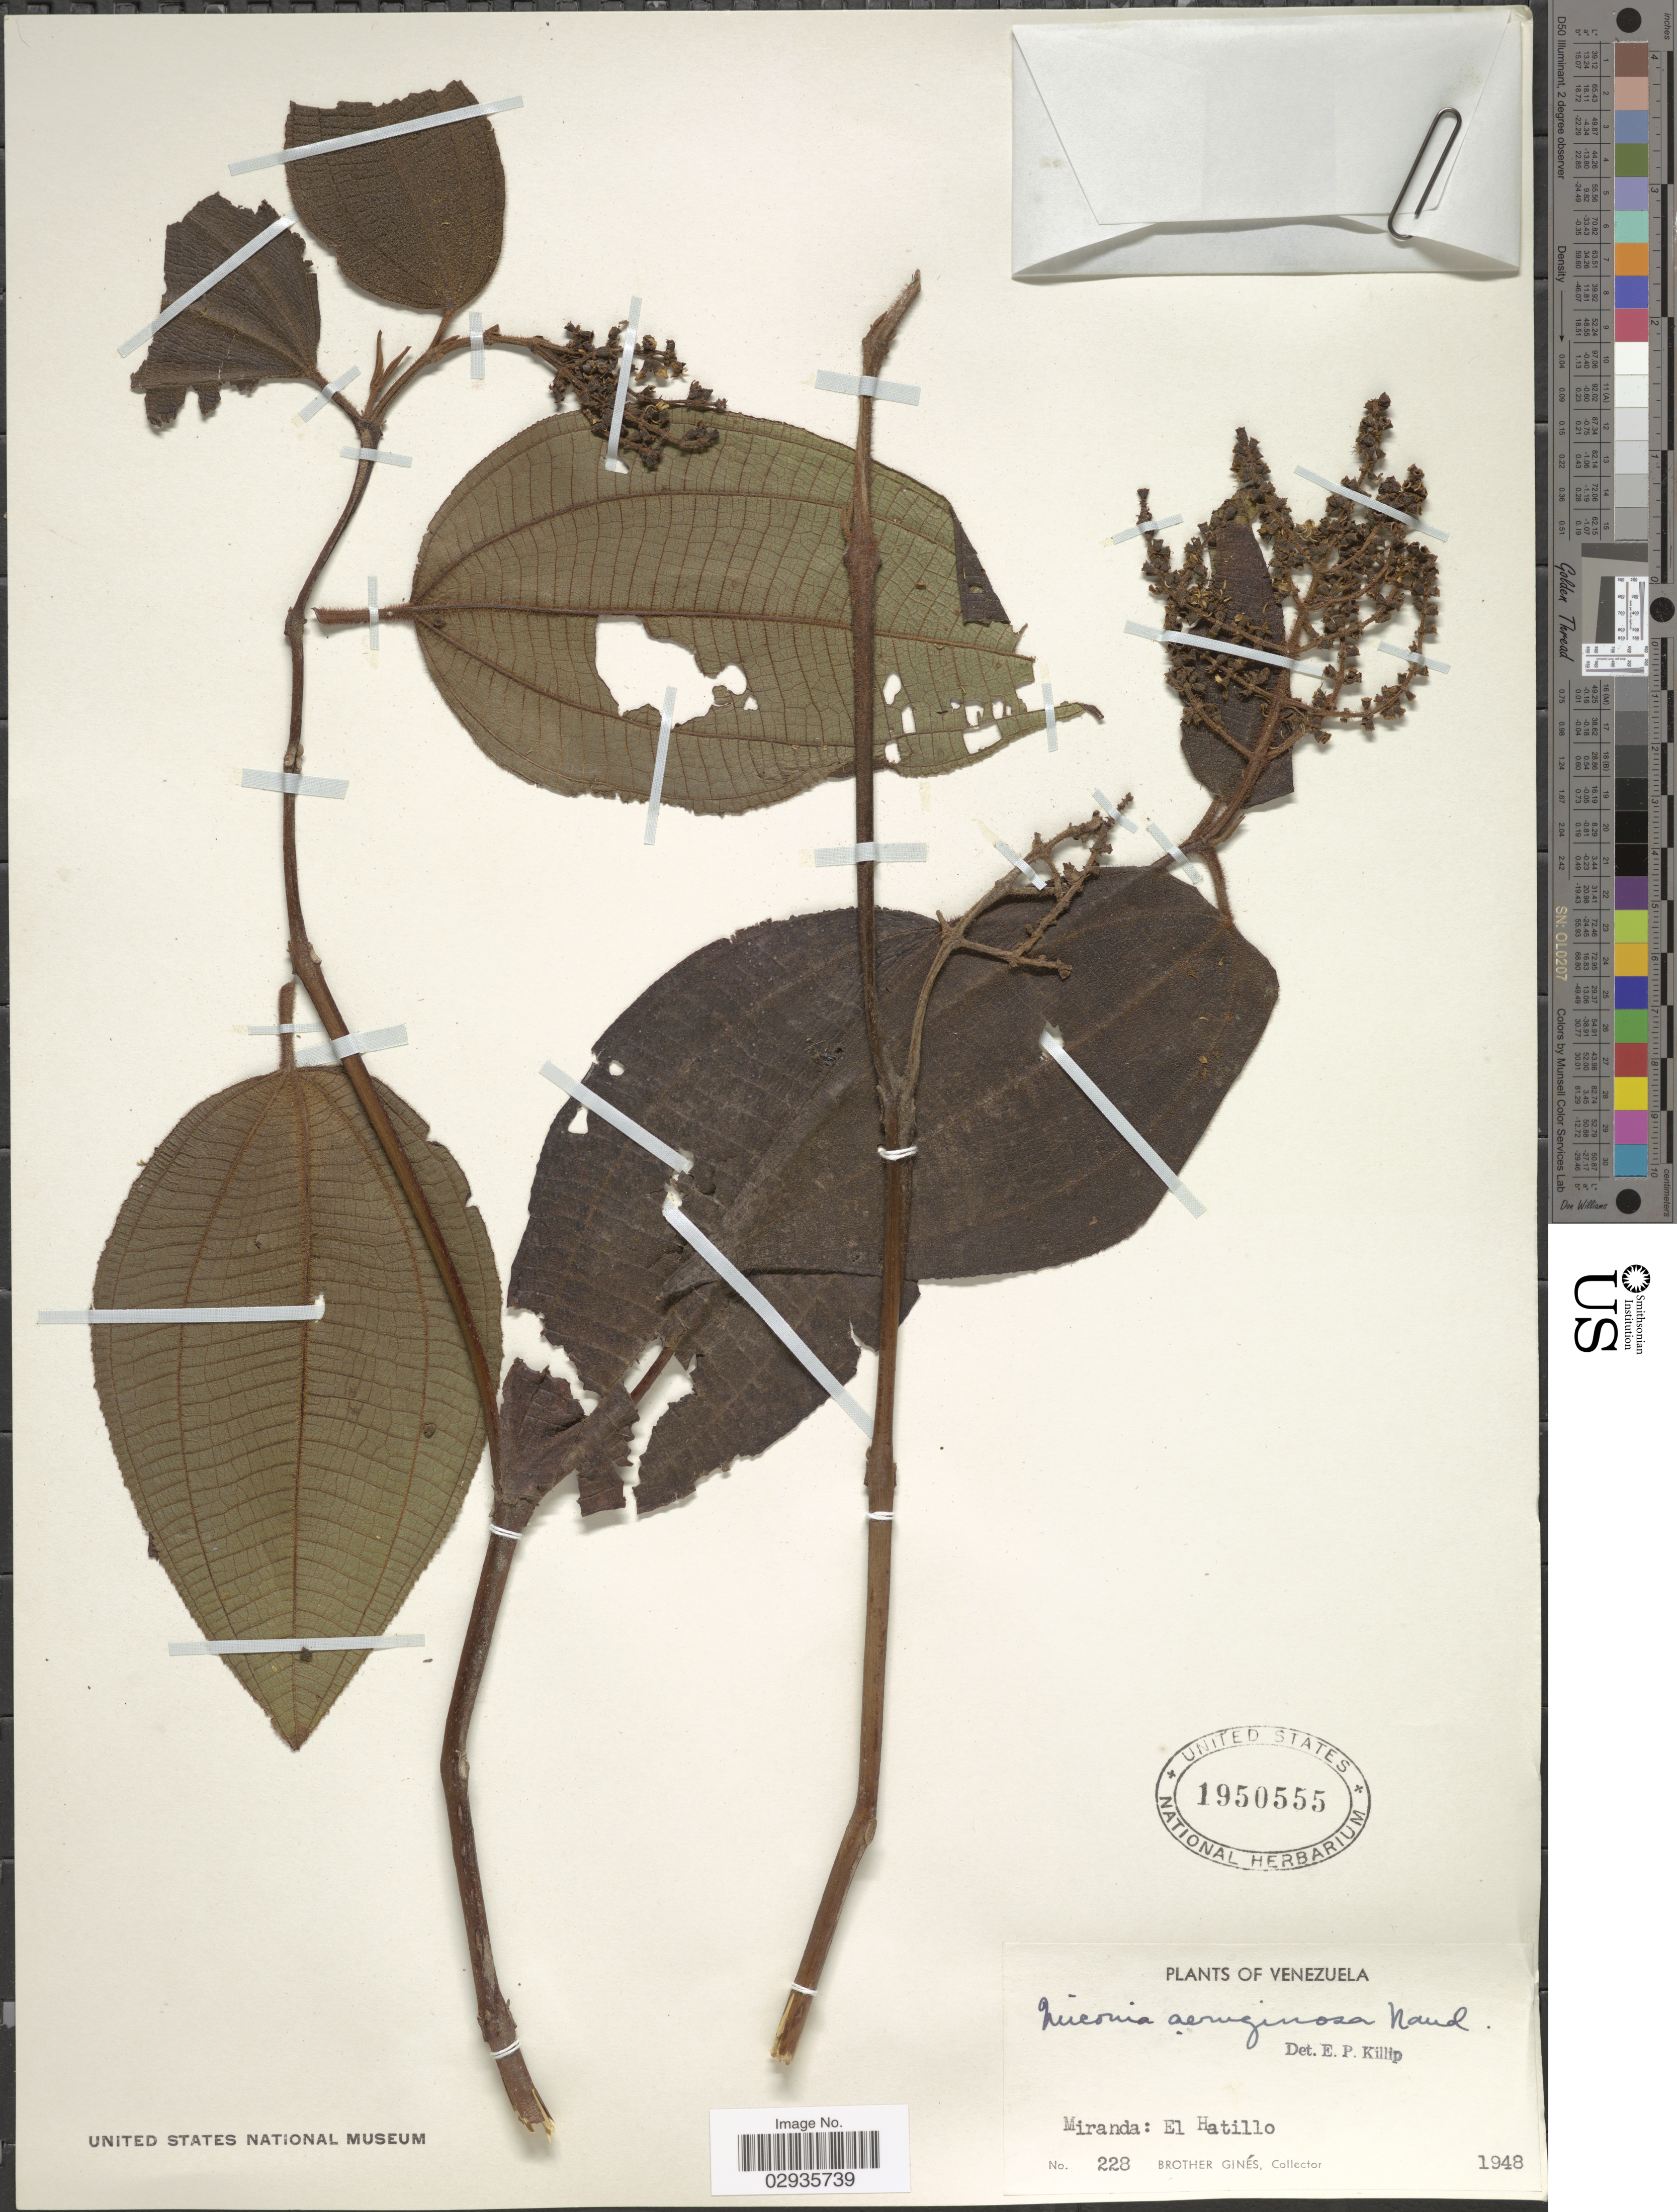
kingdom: Plantae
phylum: Tracheophyta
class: Magnoliopsida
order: Myrtales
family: Melastomataceae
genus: Miconia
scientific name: Miconia aeruginosa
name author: Naudin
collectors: Bro. Gines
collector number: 228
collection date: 1948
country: Venezuela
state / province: Miranda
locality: El Hatillo.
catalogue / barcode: US 1950555